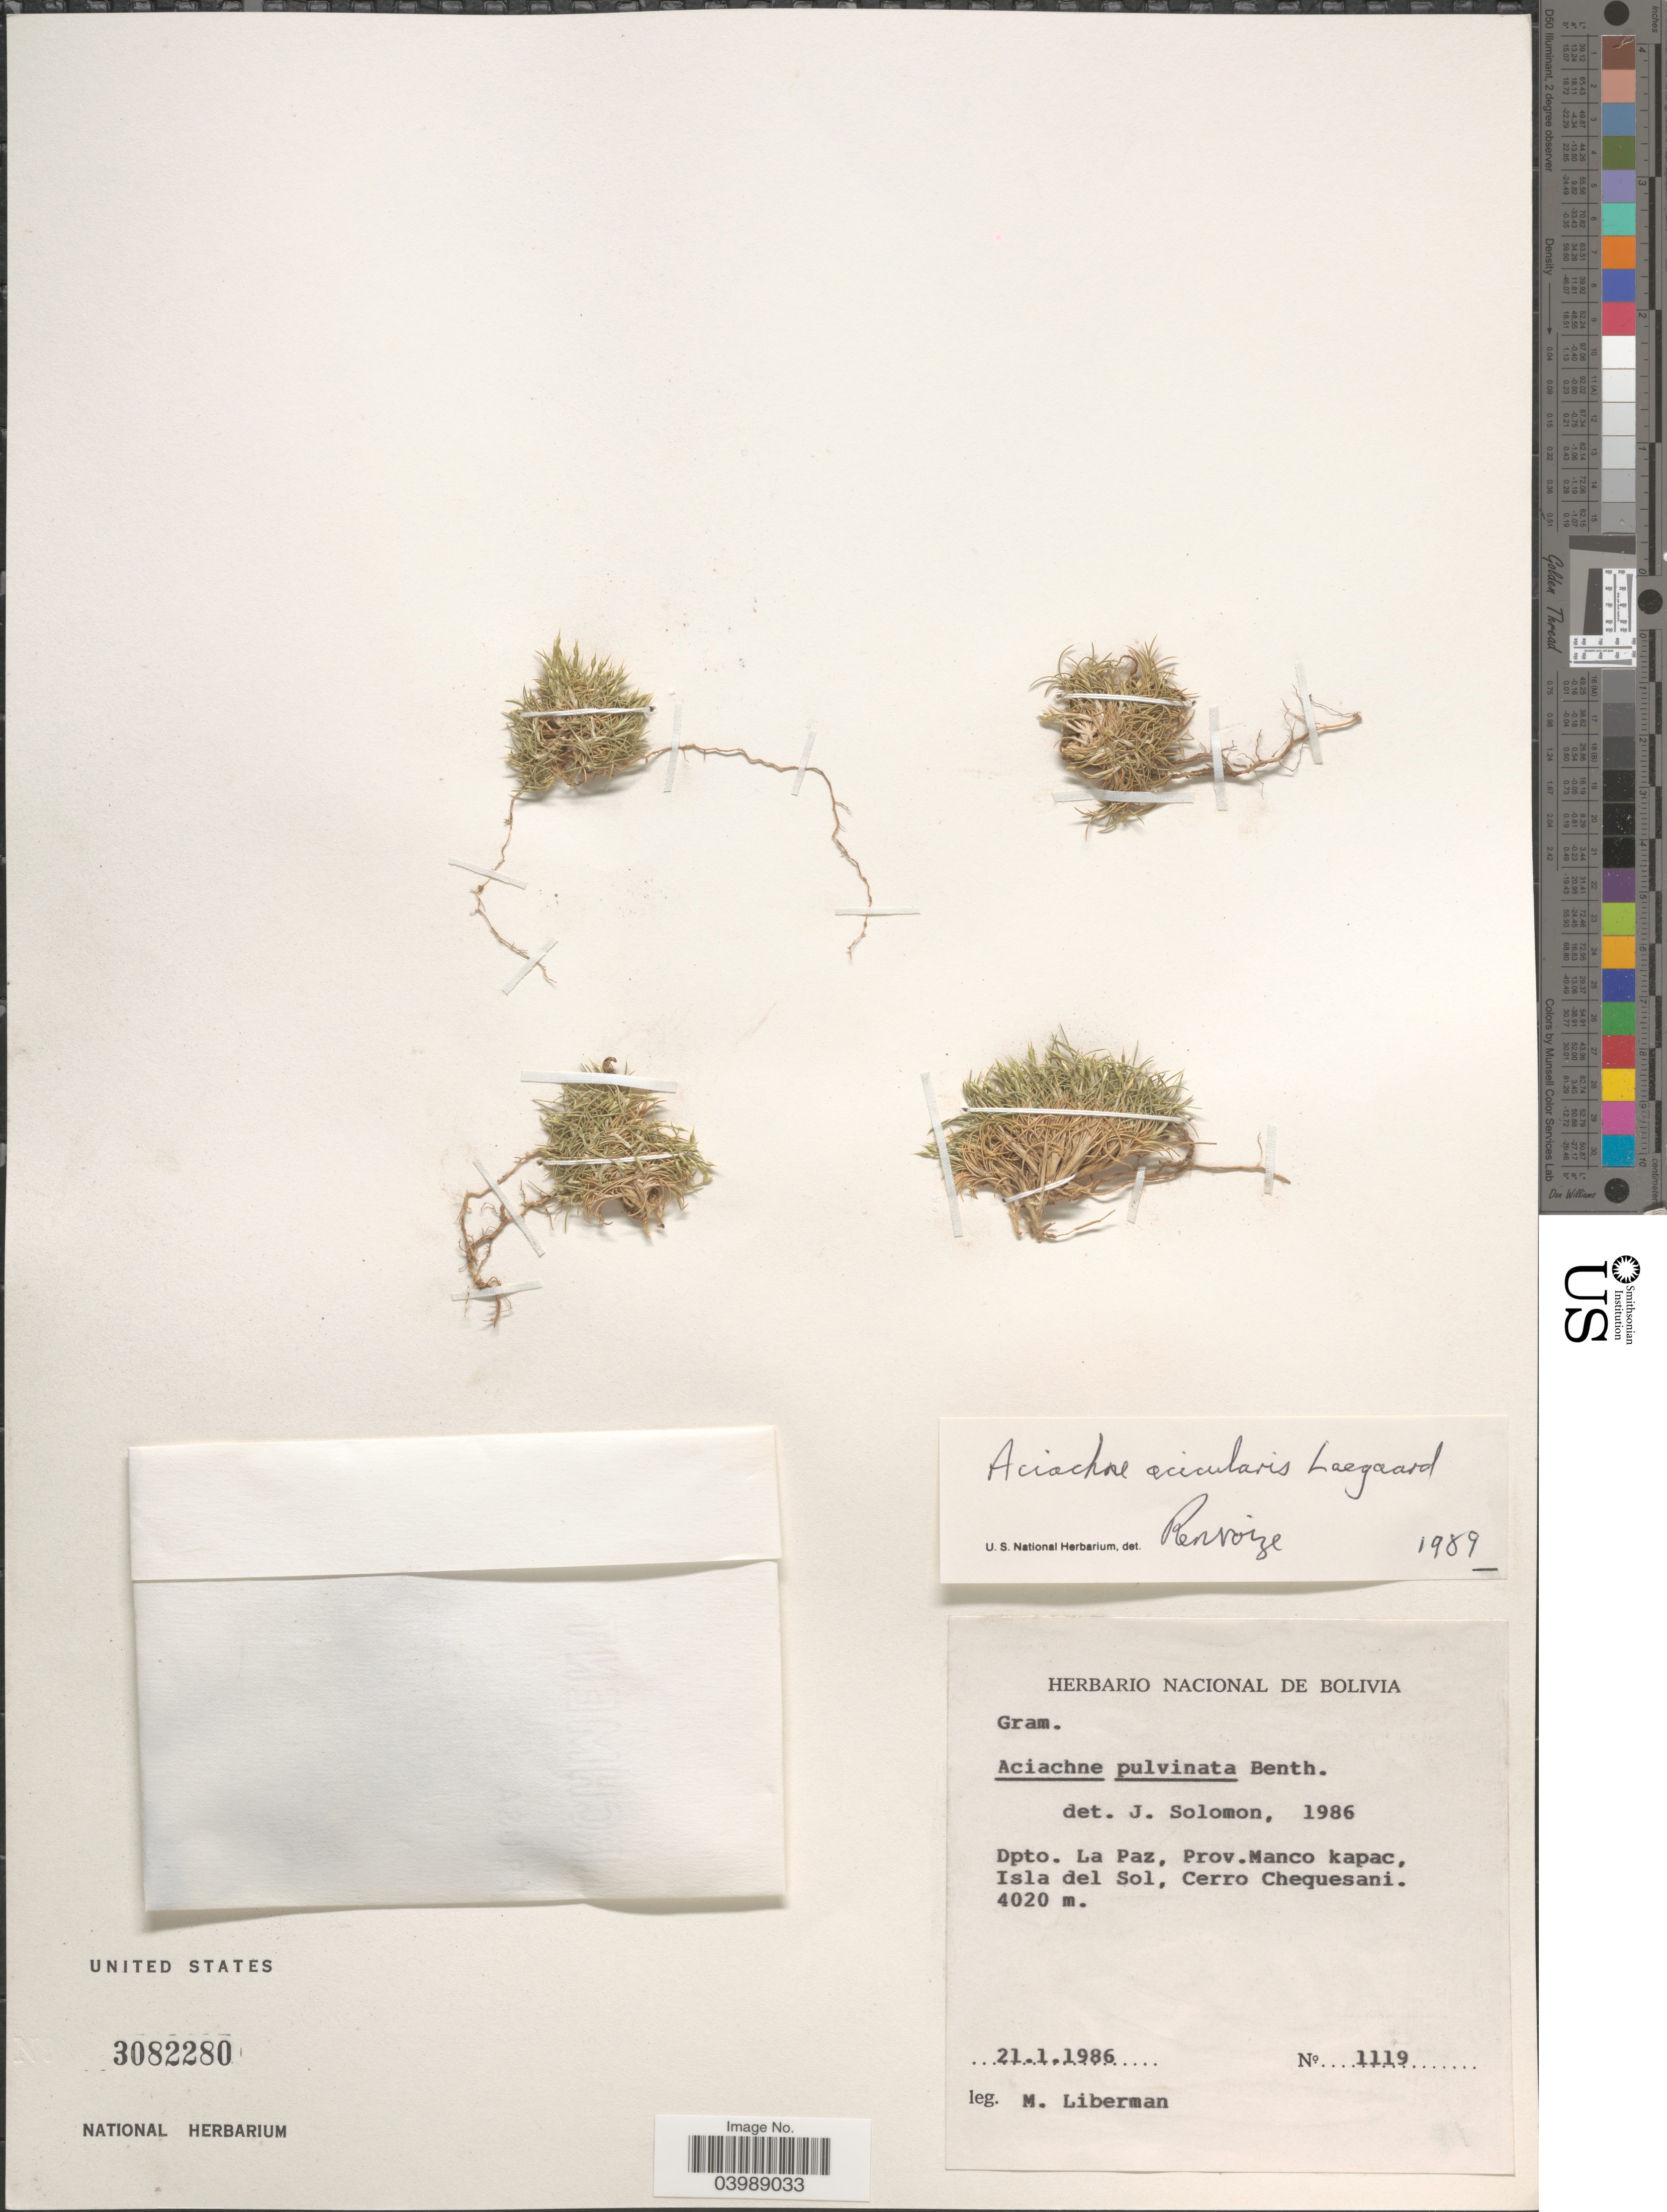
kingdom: Plantae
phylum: Tracheophyta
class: Liliopsida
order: Poales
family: Poaceae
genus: Aciachne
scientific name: Aciachne acicularis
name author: Lægaard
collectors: M. Liberman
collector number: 1119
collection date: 1986-01-21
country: Bolivia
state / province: La Paz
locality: Dpto. La Paz, Prov. Manco kapac, Isla del Sol, Cerro Cheqeusani.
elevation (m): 4020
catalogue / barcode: US 3082280